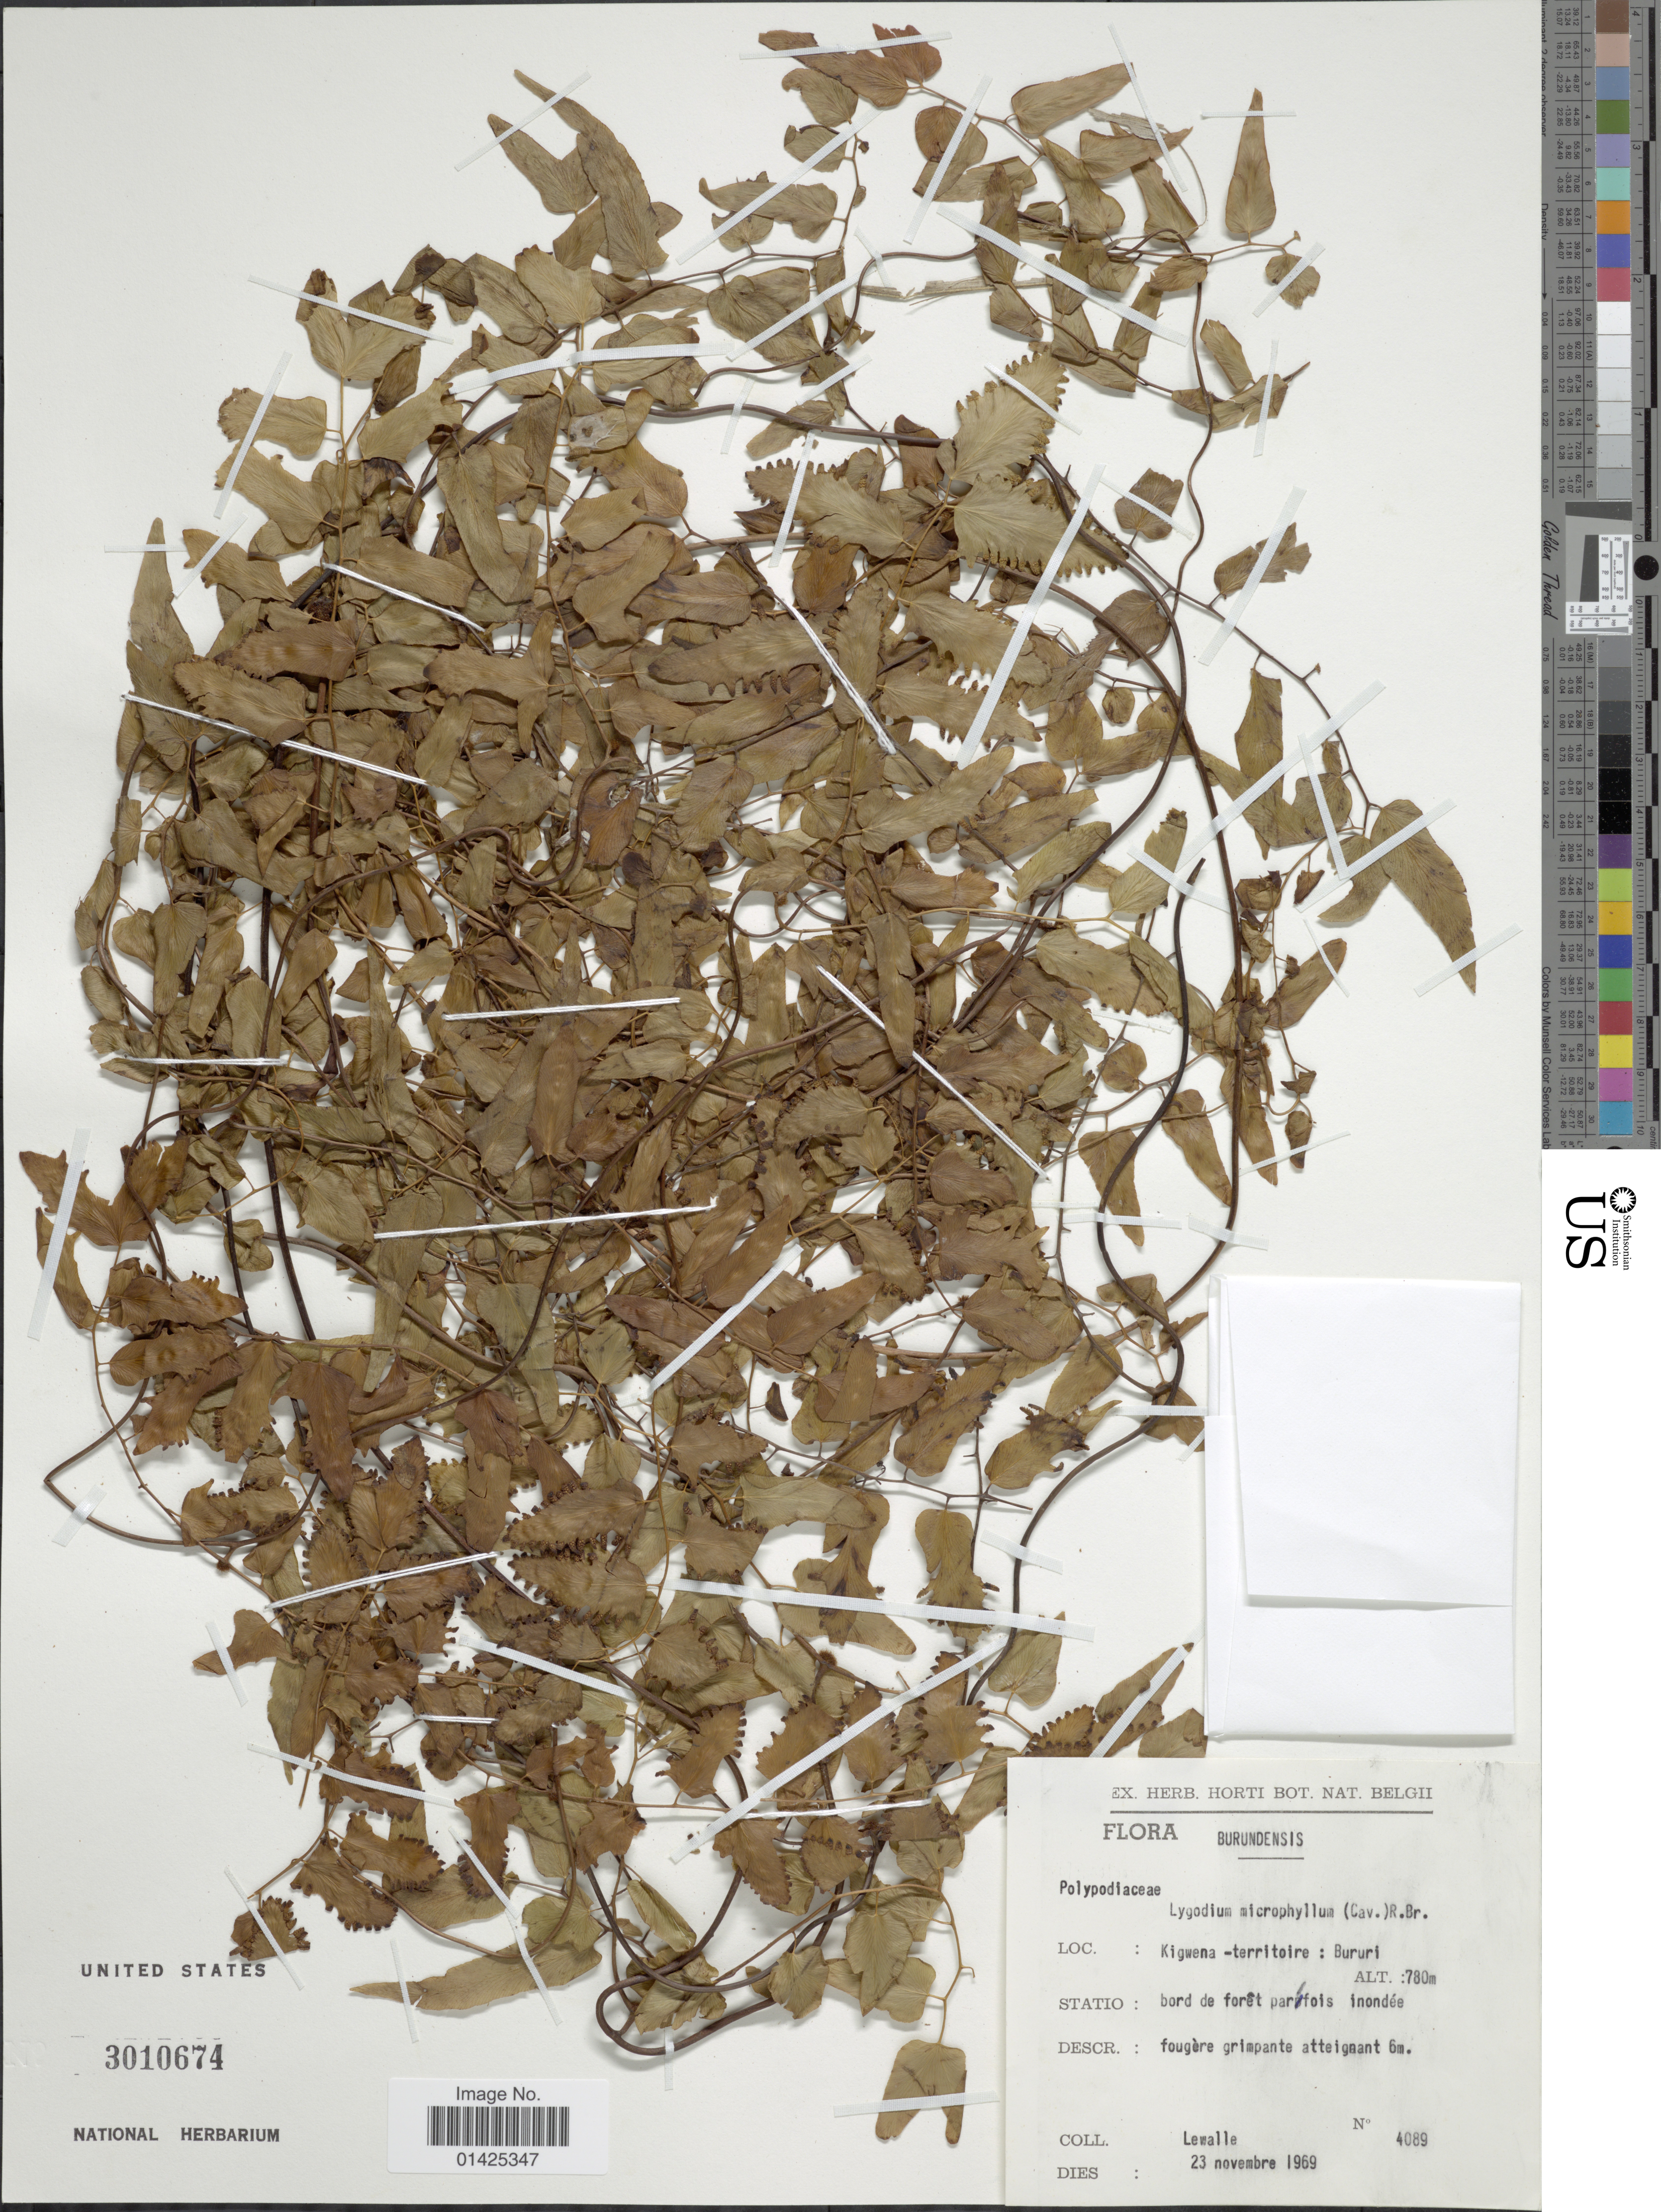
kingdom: Plantae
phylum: Tracheophyta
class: Polypodiopsida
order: Schizaeales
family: Lygodiaceae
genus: Lygodium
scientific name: Lygodium microphyllum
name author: (Cav.) R. Br.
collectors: -. Lewalle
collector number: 4089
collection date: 1969-11-23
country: Burundi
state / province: Bururi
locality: Burundensis, Kigwena-territoire.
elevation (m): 780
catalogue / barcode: US 3010674